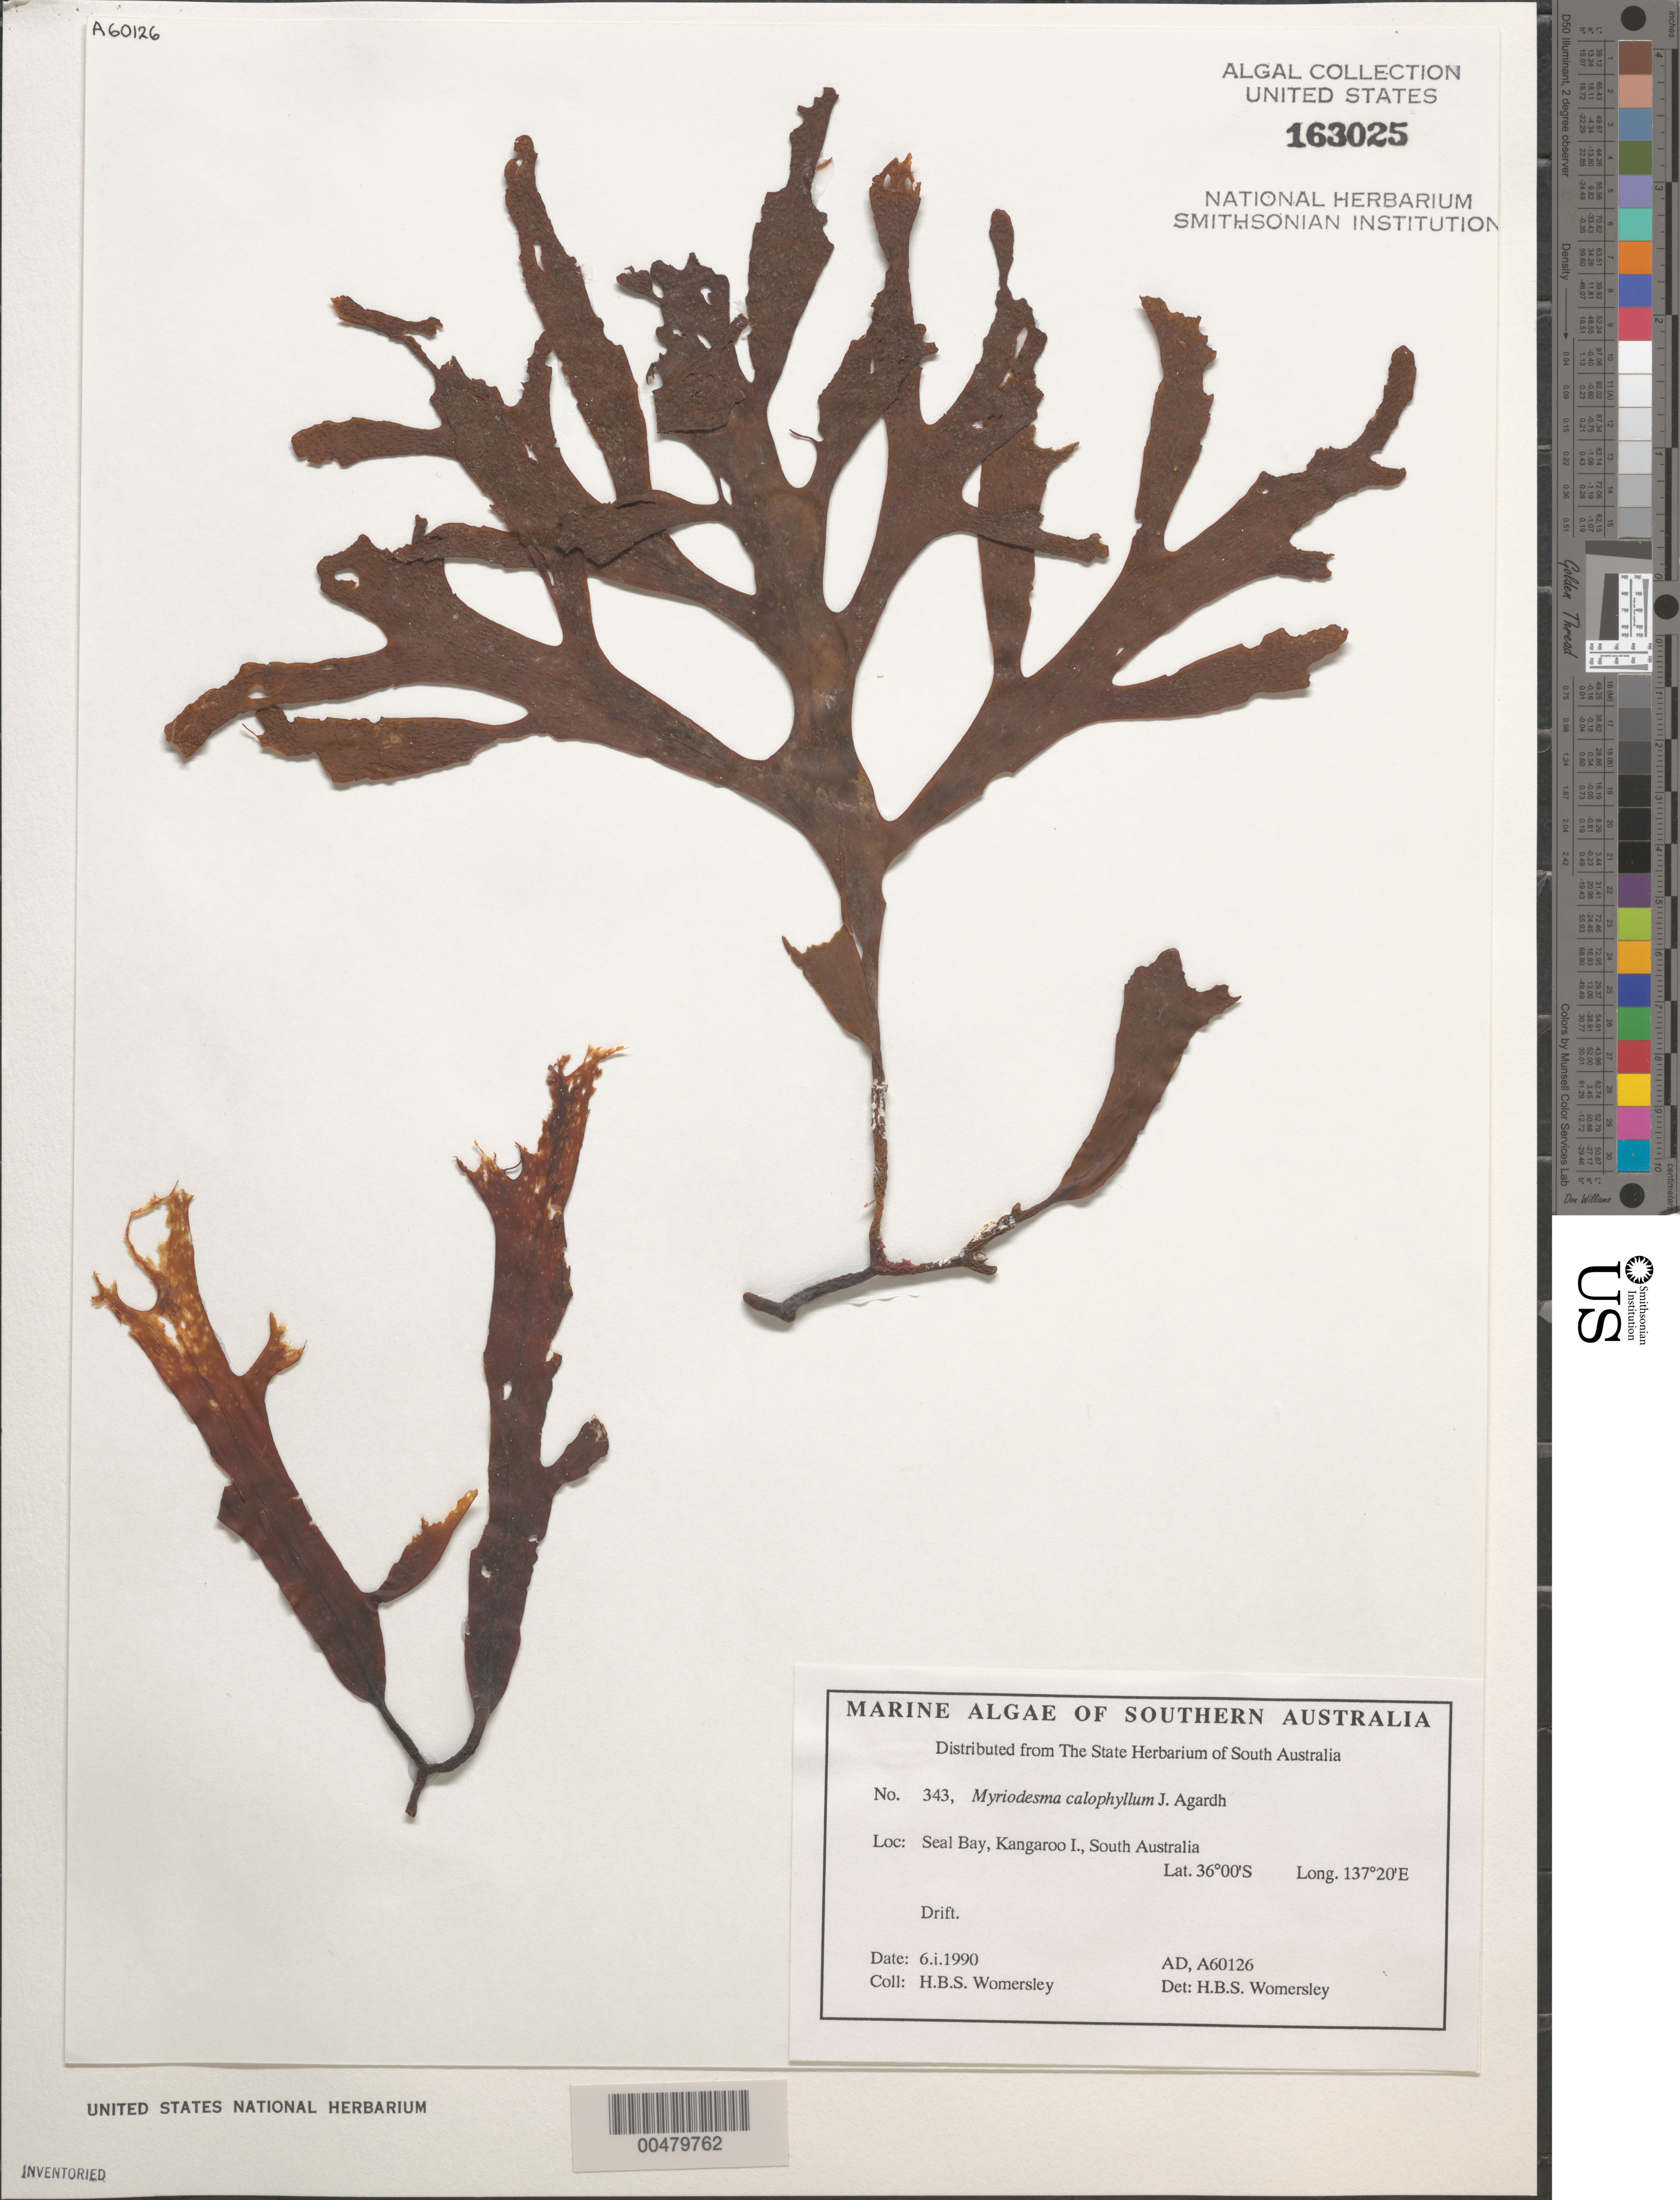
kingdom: Chromista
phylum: Ochrophyta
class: Phaeophyceae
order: Fucales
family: Sargassaceae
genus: Myriodesma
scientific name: Myriodesma calophyllum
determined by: Womersley, H. B. S.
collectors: H. B. S. Womersley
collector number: Ad A60126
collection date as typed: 06 Jan 1990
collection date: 1990-01-06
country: Australia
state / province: South Australia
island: Kangaroo Island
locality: Seal Bay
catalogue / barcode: US 163025